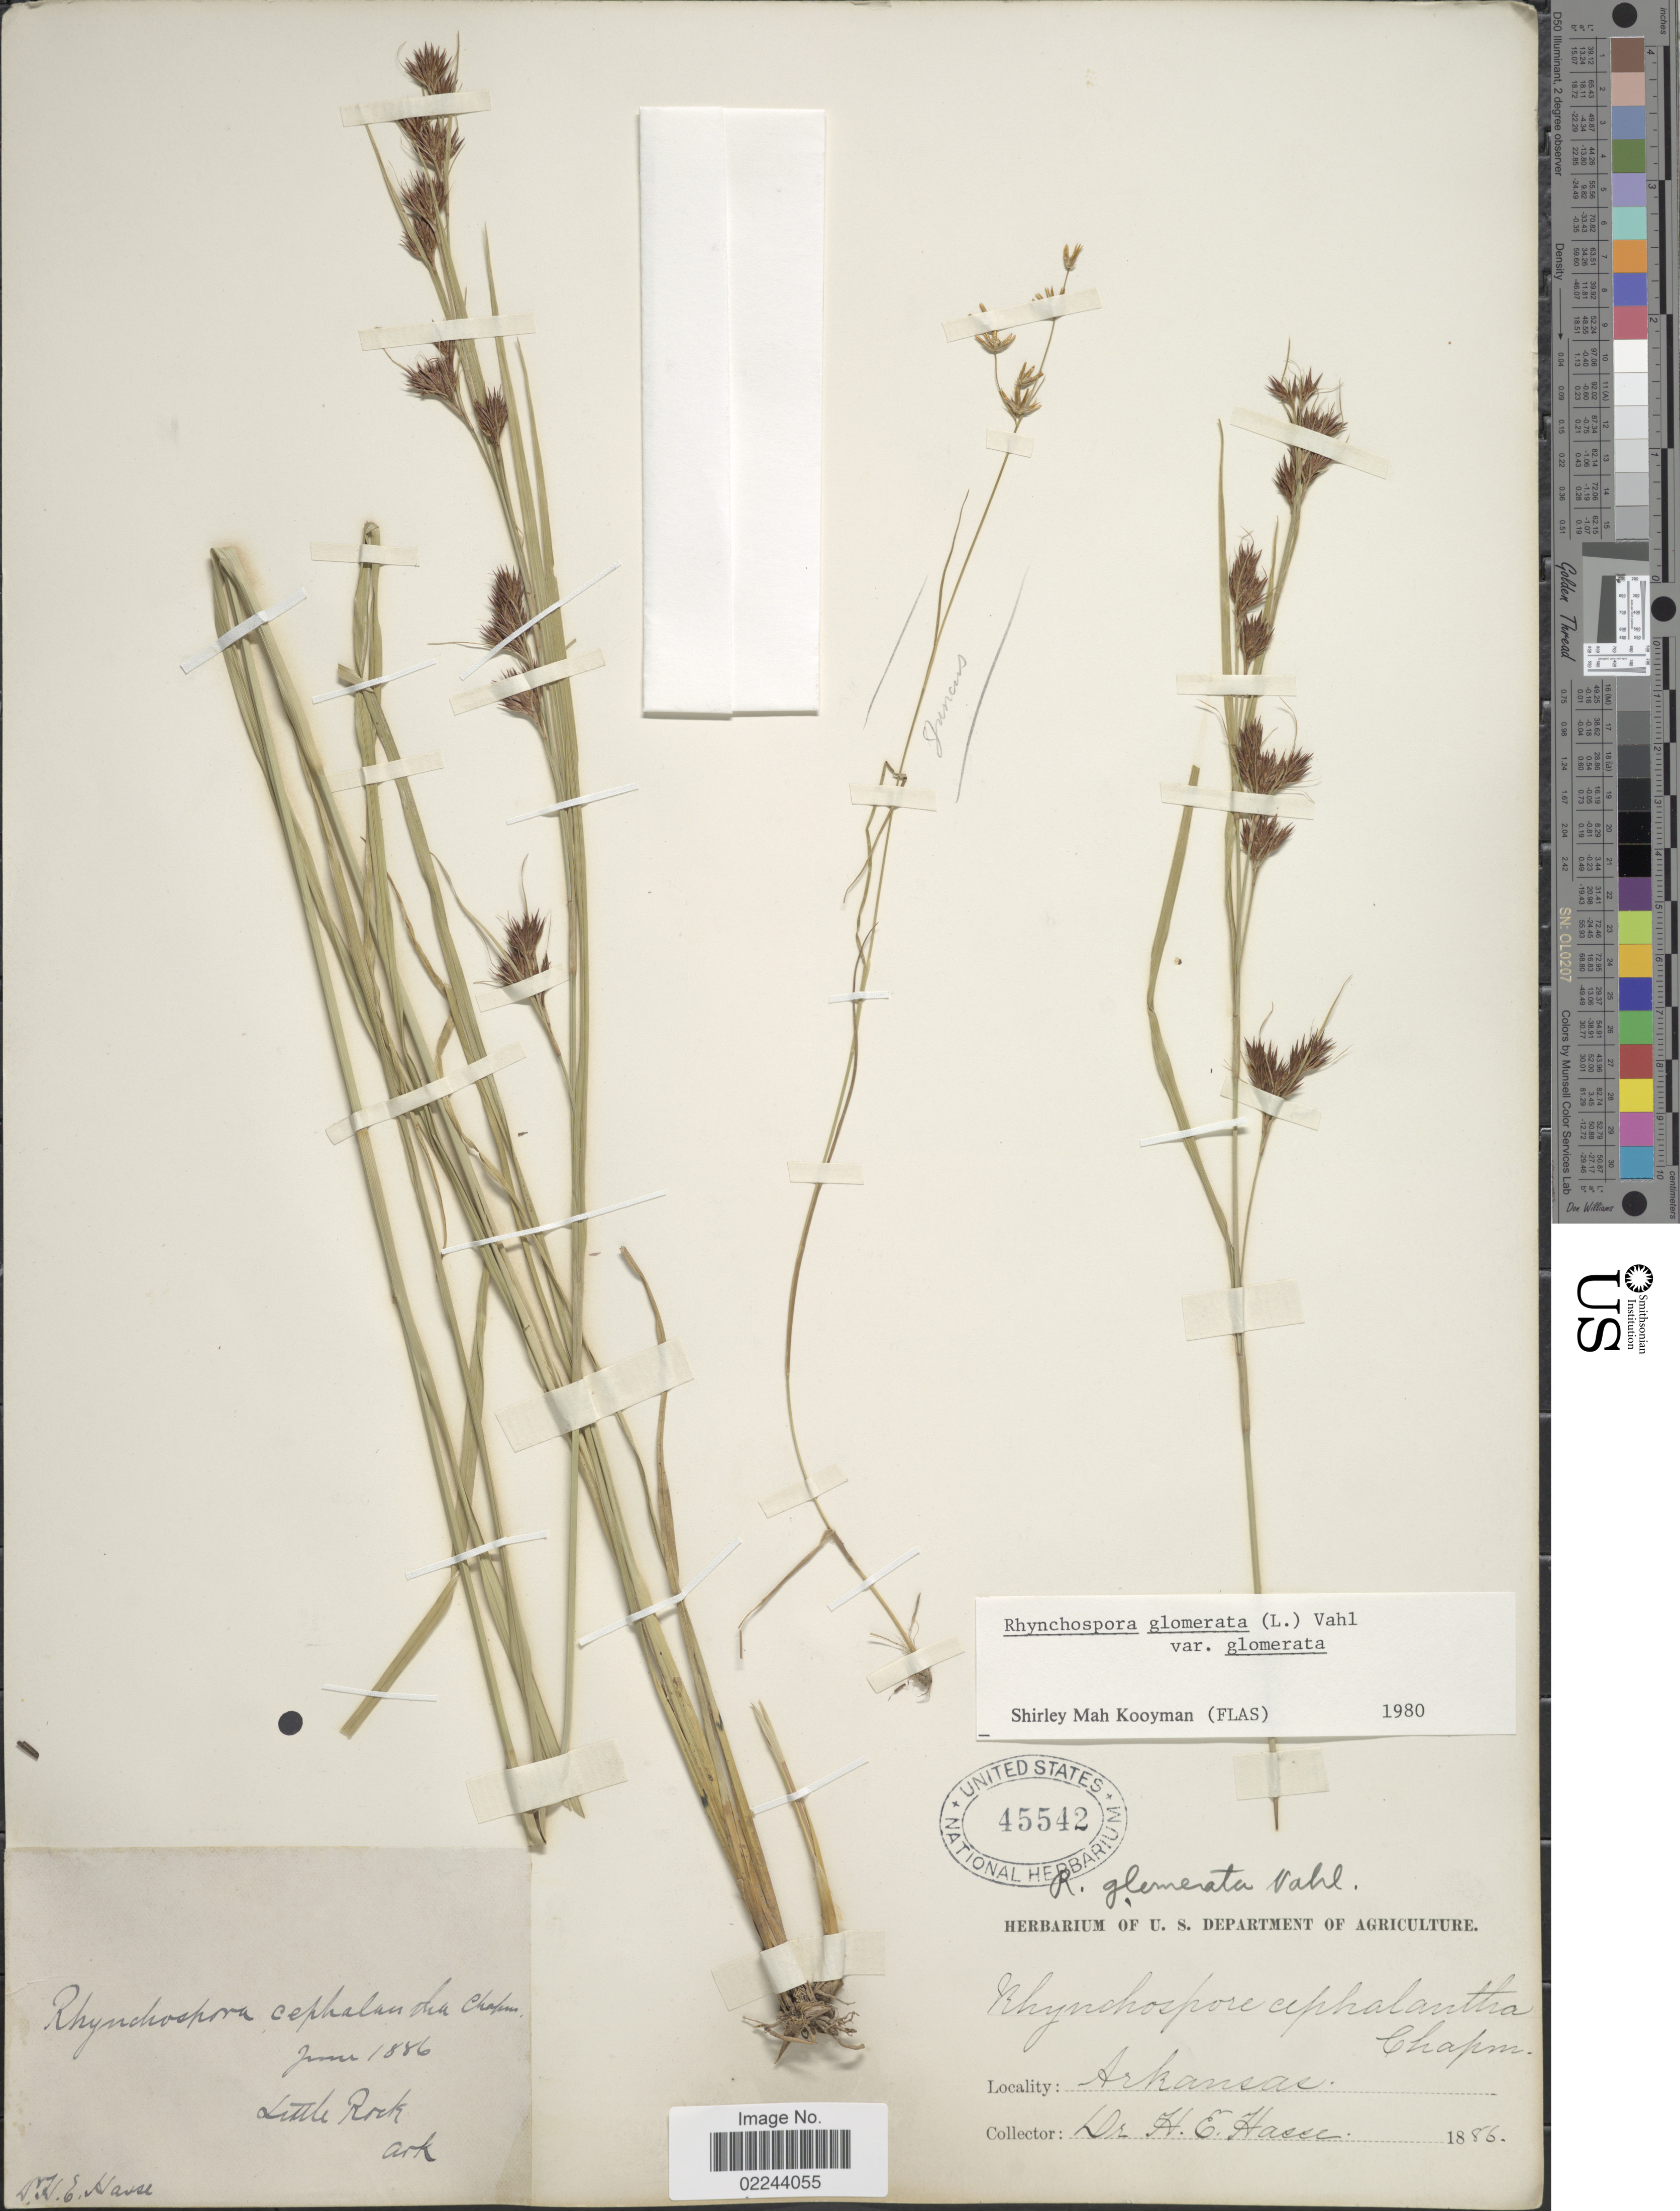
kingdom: Plantae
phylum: Tracheophyta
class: Liliopsida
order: Poales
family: Cyperaceae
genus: Rhynchospora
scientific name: Rhynchospora glomerata var. glomerata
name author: (L.) Vahl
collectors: H. E. Hasse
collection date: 1886-06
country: United States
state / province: Arkansas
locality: Little Rock, Ark.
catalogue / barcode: US 45542